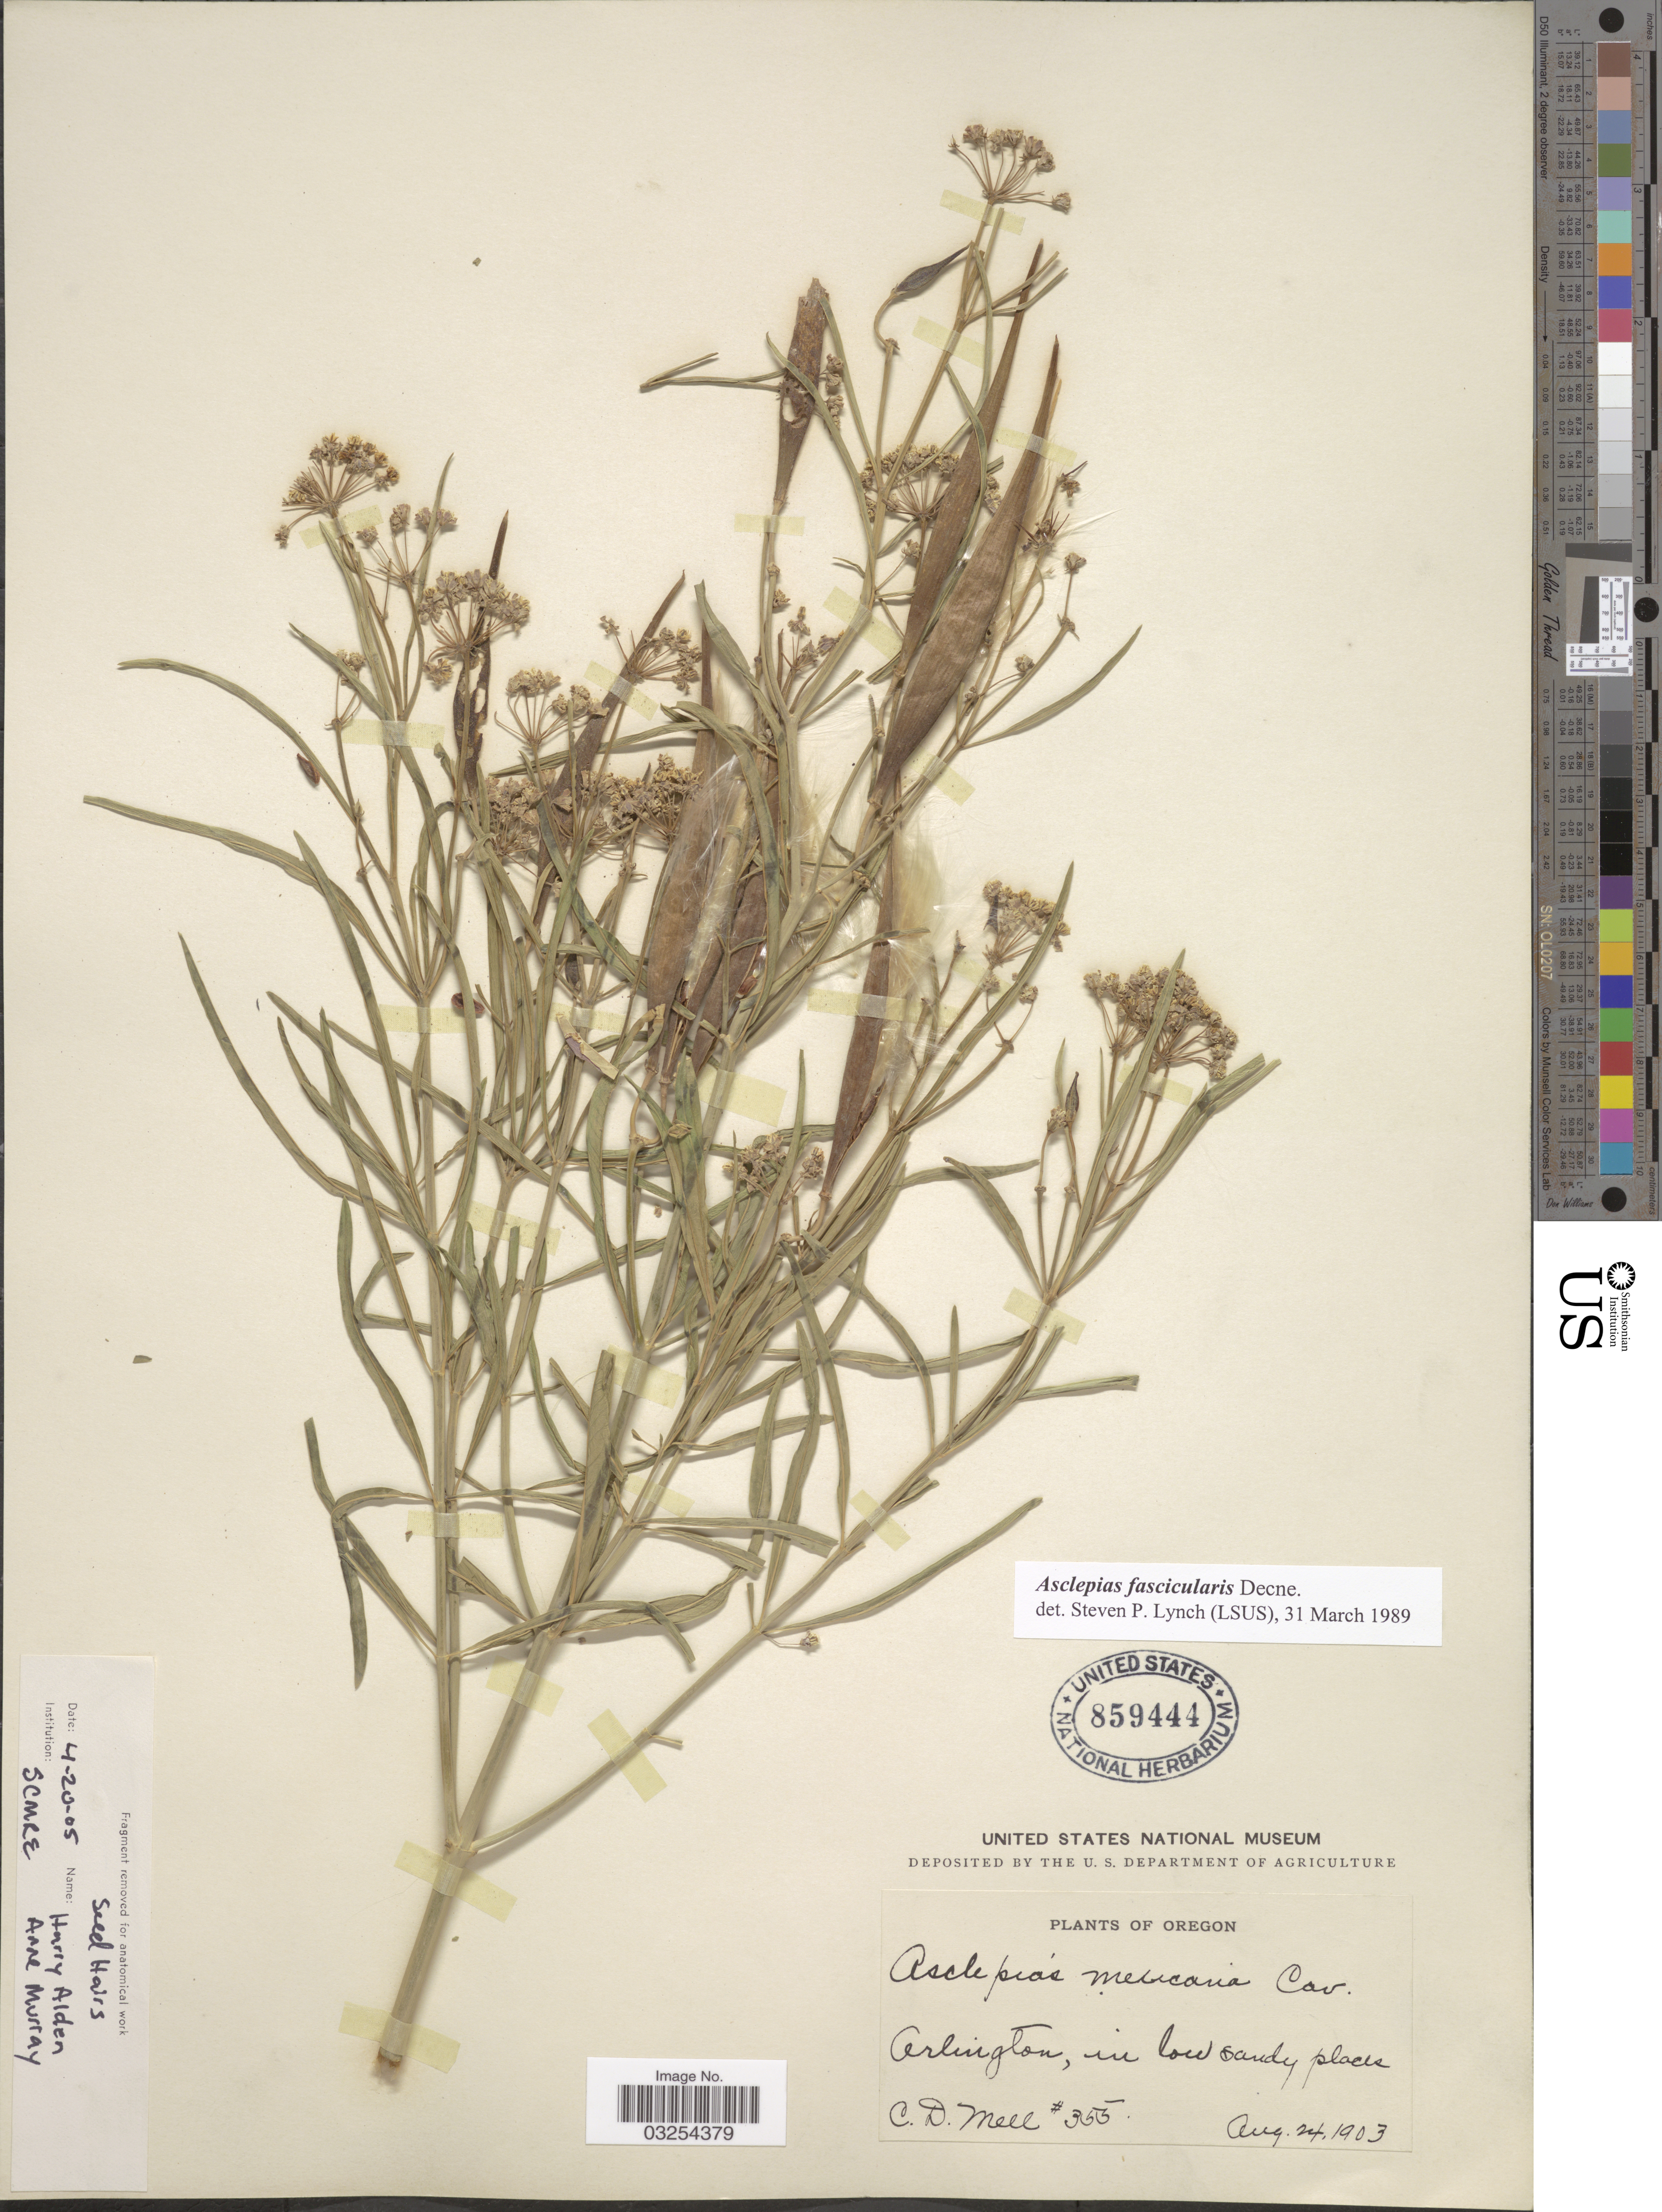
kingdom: Plantae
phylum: Tracheophyta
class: Magnoliopsida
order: Gentianales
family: Apocynaceae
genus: Asclepias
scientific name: Asclepias fascicularis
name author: Decne.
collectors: C. D. Mell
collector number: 355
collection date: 1903-08-24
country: United States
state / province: Oregon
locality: Arlington.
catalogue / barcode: US 859444